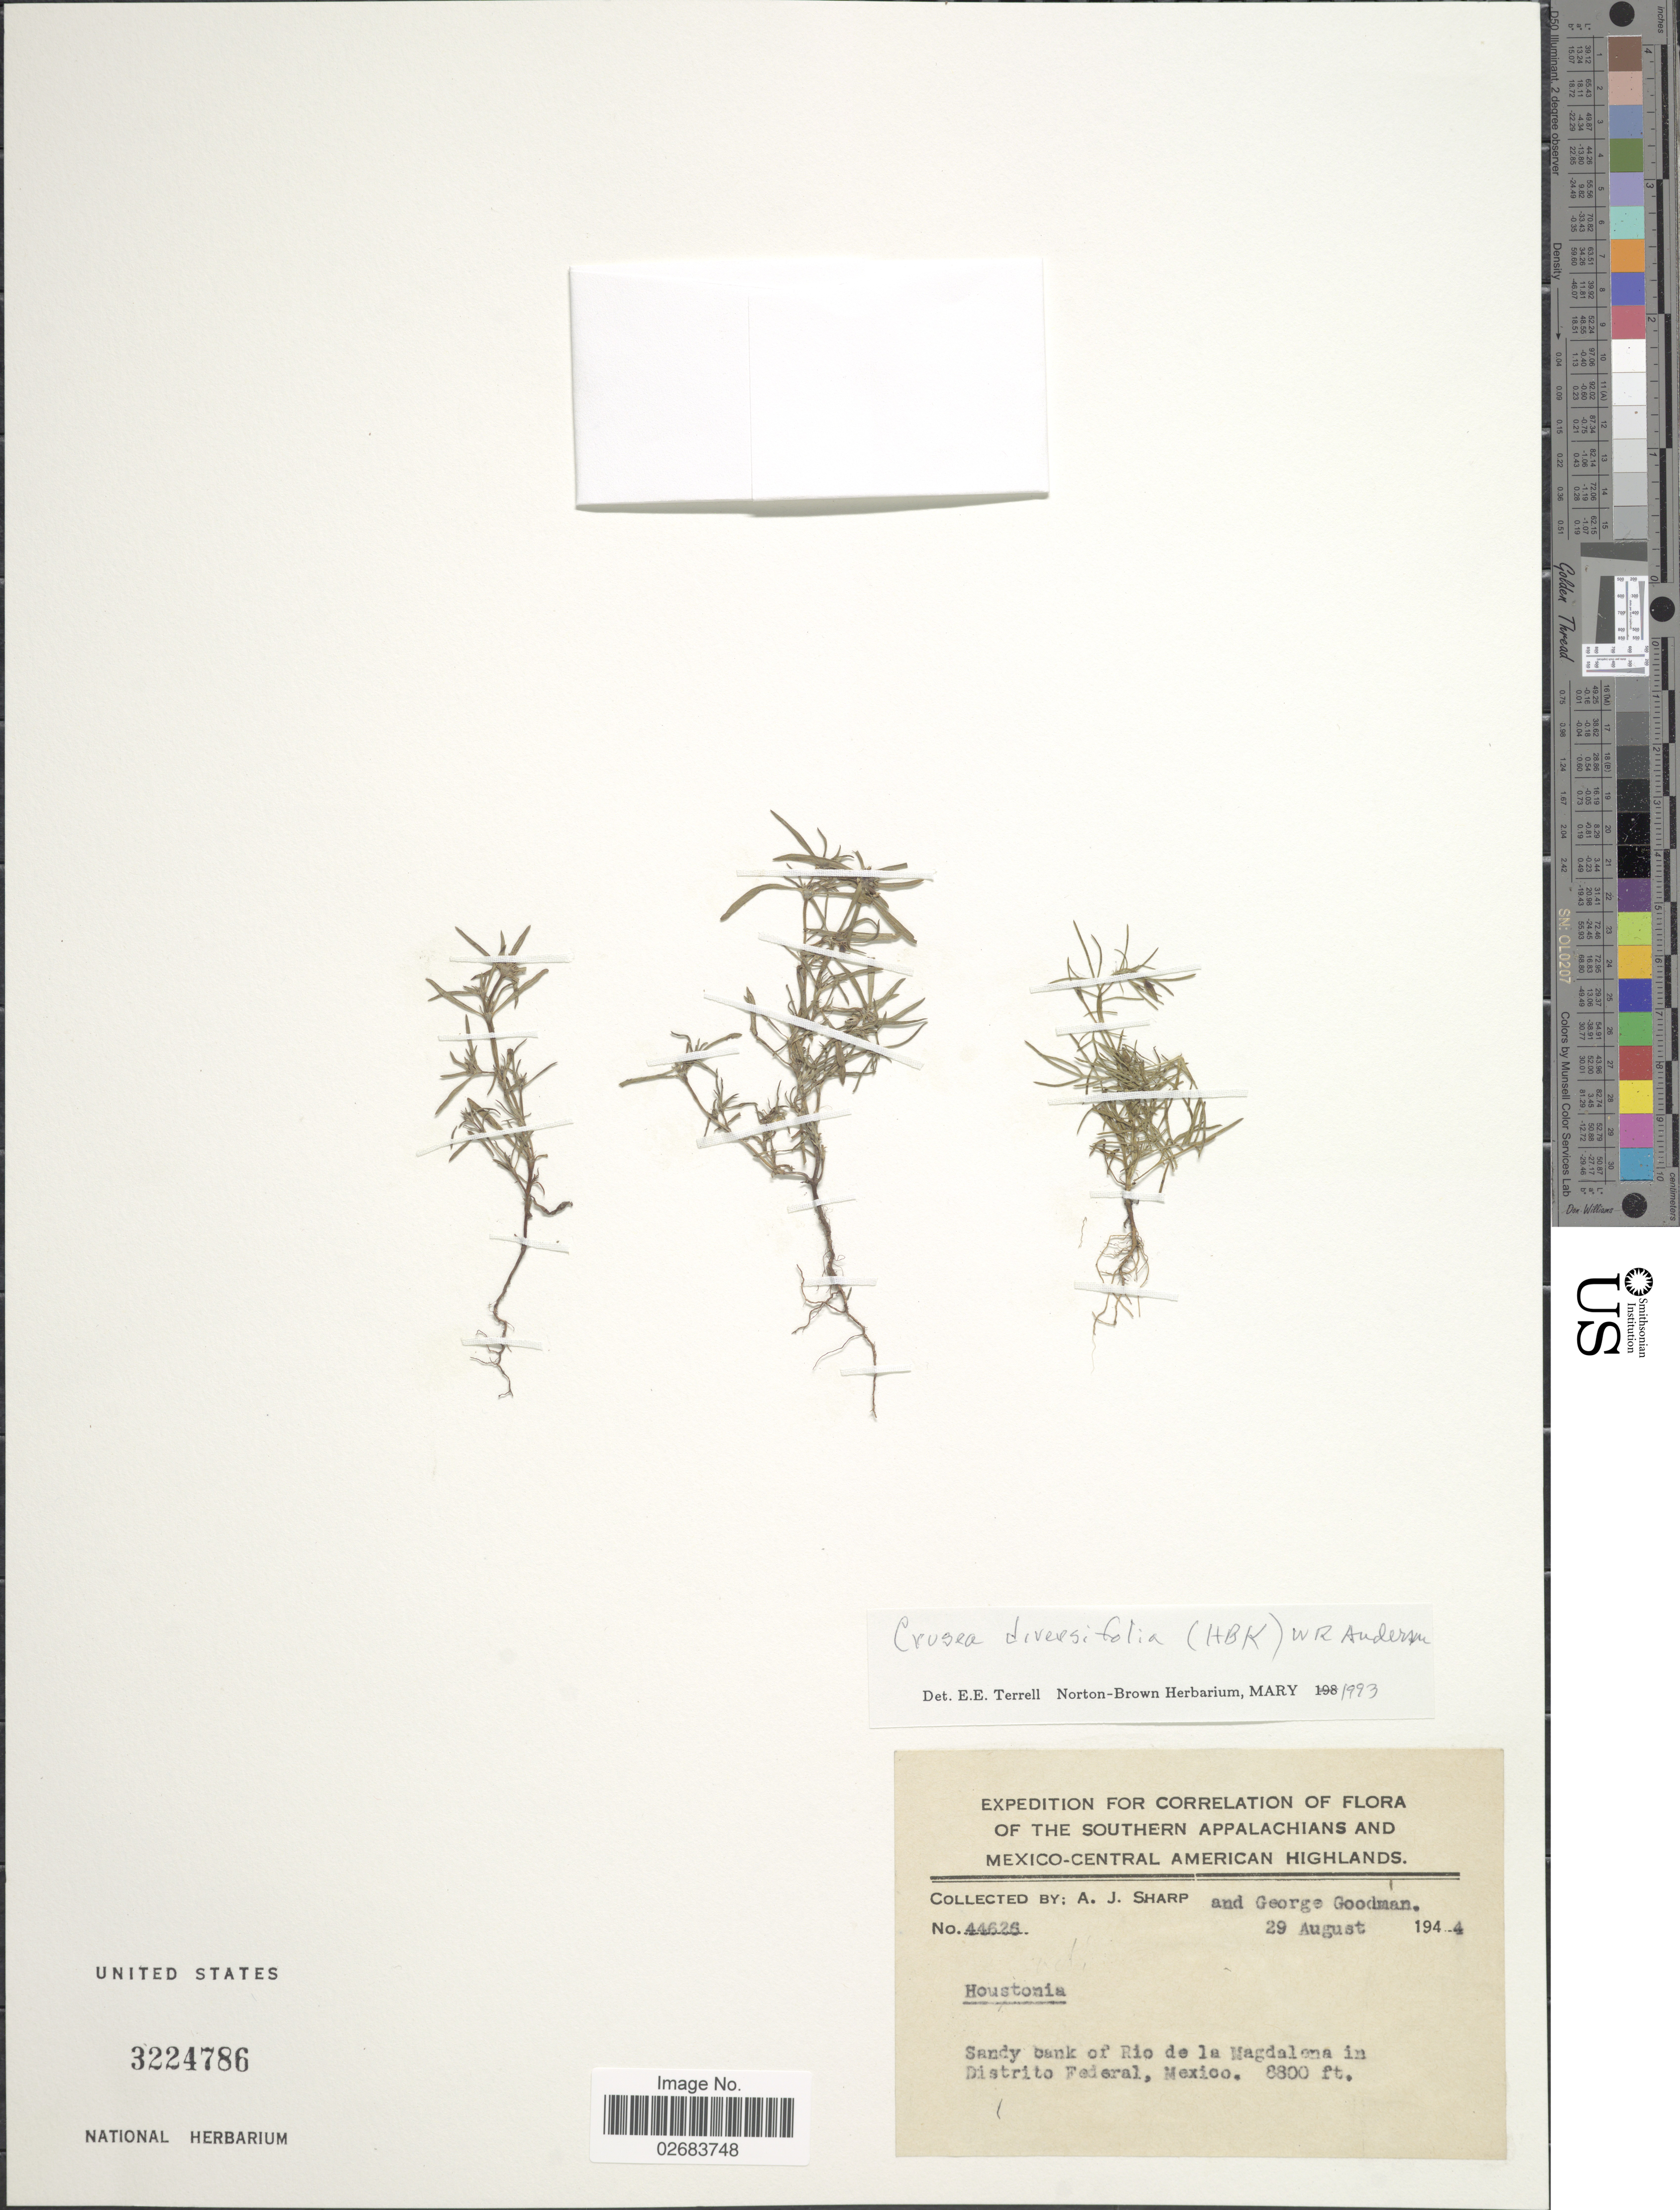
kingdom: Plantae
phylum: Tracheophyta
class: Magnoliopsida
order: Gentianales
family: Rubiaceae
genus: Crusea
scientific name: Crusea diversifolia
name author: (Kunth) W.R. Anderson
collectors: A. J. Sharp & G. J. Goodman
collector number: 44626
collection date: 1944-08-29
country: Mexico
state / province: Distrito Federal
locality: Correlation of flora of the Southern Appalachians and Mexico-Central American Highlands. Sandy bank of Rio de la Magdalena in Distrito Federal.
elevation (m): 2682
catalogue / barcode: US 3224786